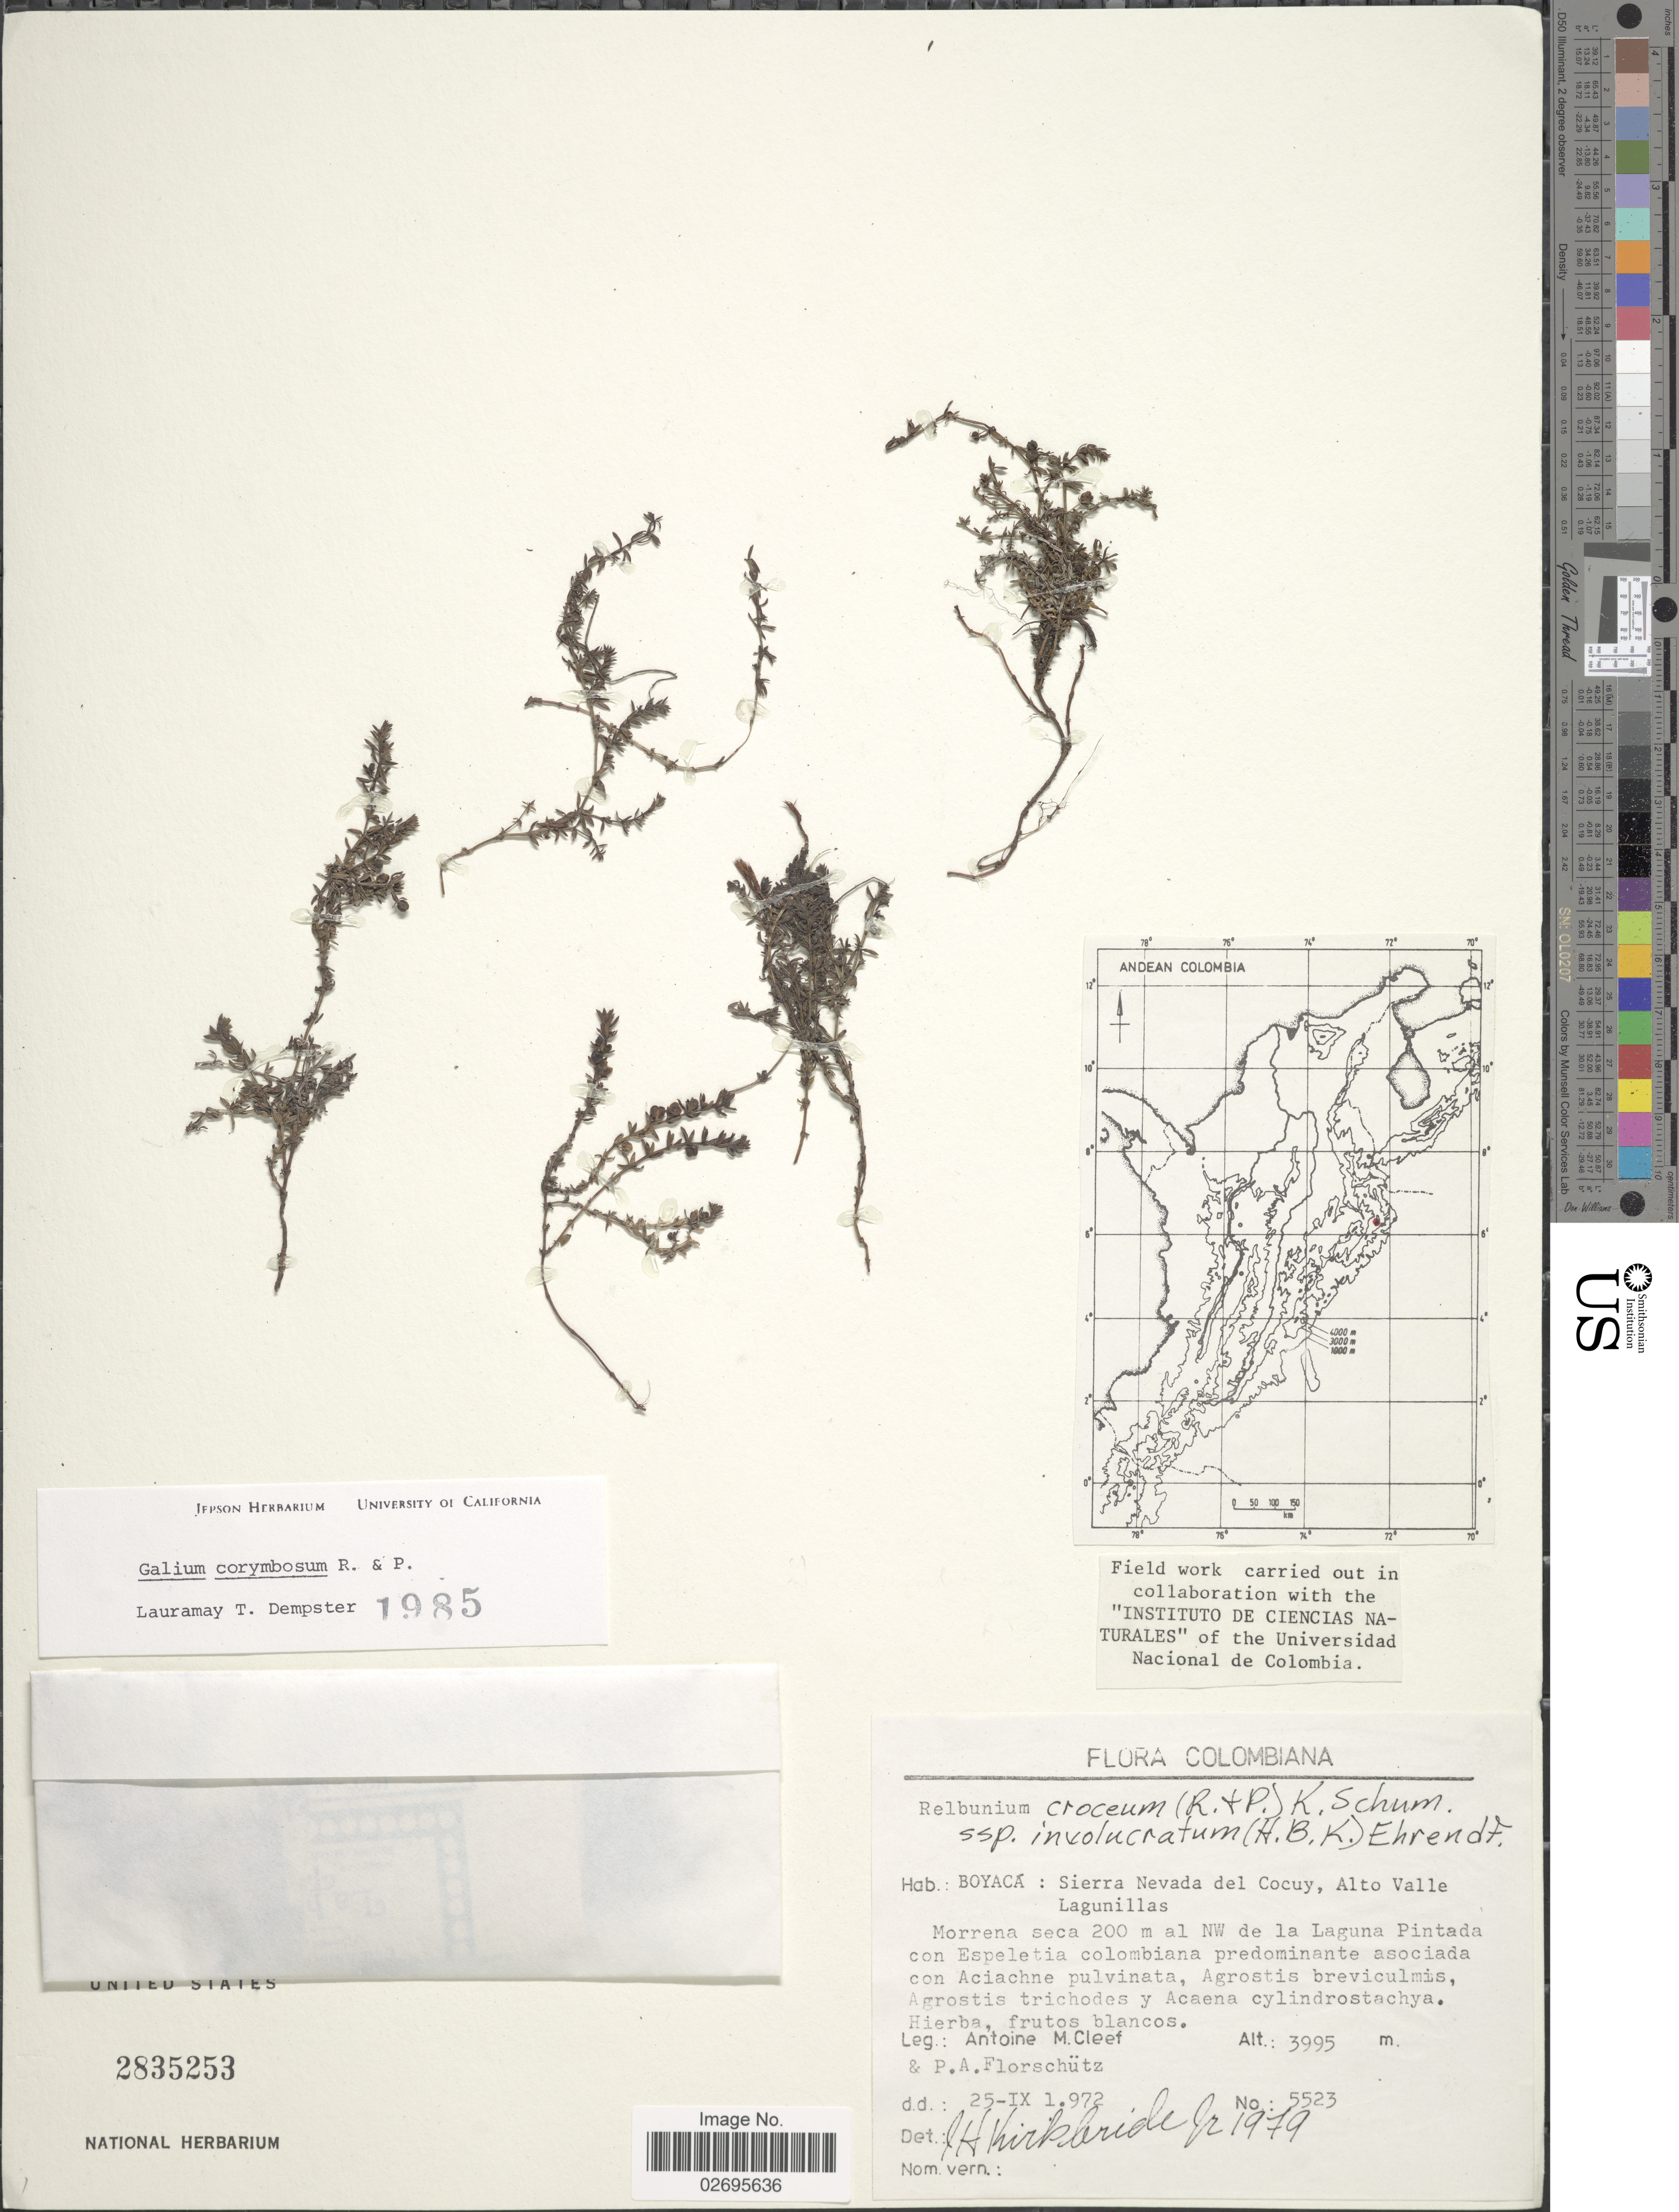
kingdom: Plantae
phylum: Tracheophyta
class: Magnoliopsida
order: Gentianales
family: Rubiaceae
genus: Galium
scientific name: Galium corymbosum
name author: Ruiz & Pav.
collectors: A. M. Cleef & P. Florschütz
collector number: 5523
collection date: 1972-09-25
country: Colombia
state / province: Boyacá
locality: Boyaca: Sierra Nevada del Cocuy, Alto Valle Lagunillas, Morrena seca 200 m al Nw de la Laguna Pintada con Espeletia colombiana predominante asociada con Aciachne pulvinata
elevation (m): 3995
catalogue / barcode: US 2835253